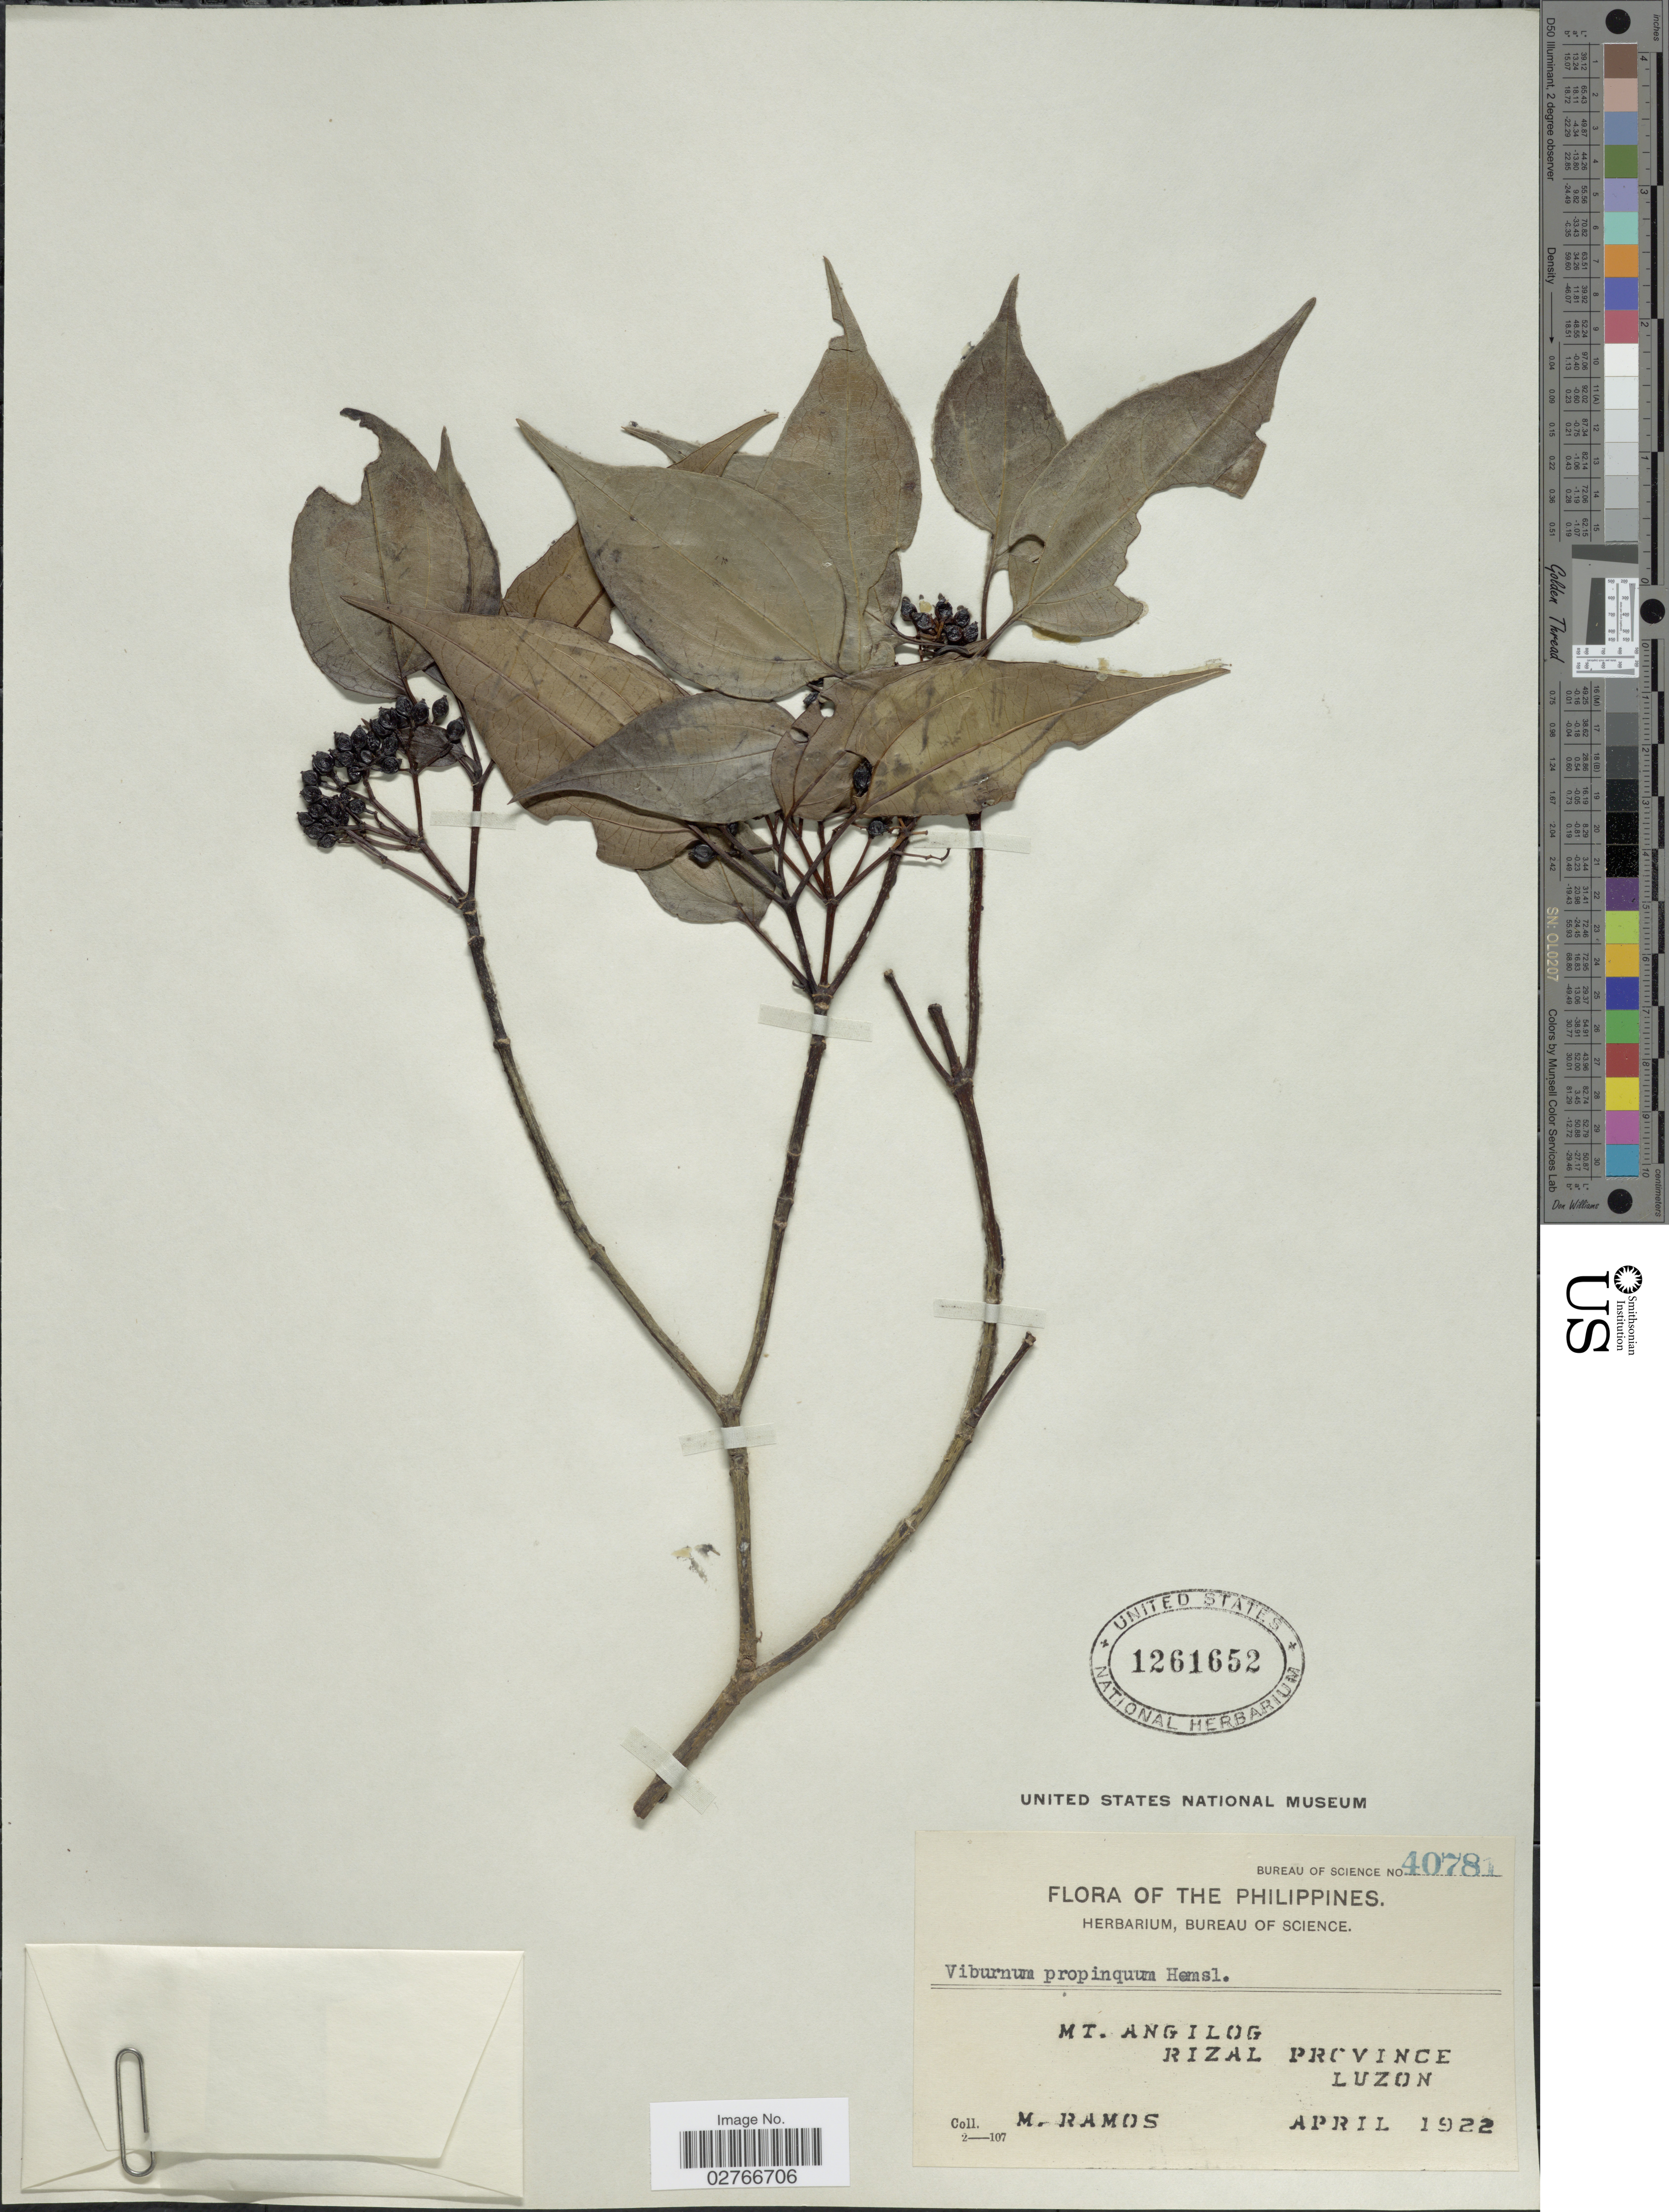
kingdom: Plantae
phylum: Tracheophyta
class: Magnoliopsida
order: Dipsacales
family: Viburnaceae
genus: Viburnum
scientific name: Viburnum propinquum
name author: Hemsl. in F.B. Forbes & Hemsl.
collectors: M. Ramos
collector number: Bureau of Science 40781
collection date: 1922-04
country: Philippines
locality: Mt. Angilog. Rizal Subprovince. Luzon.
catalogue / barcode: US 1261652